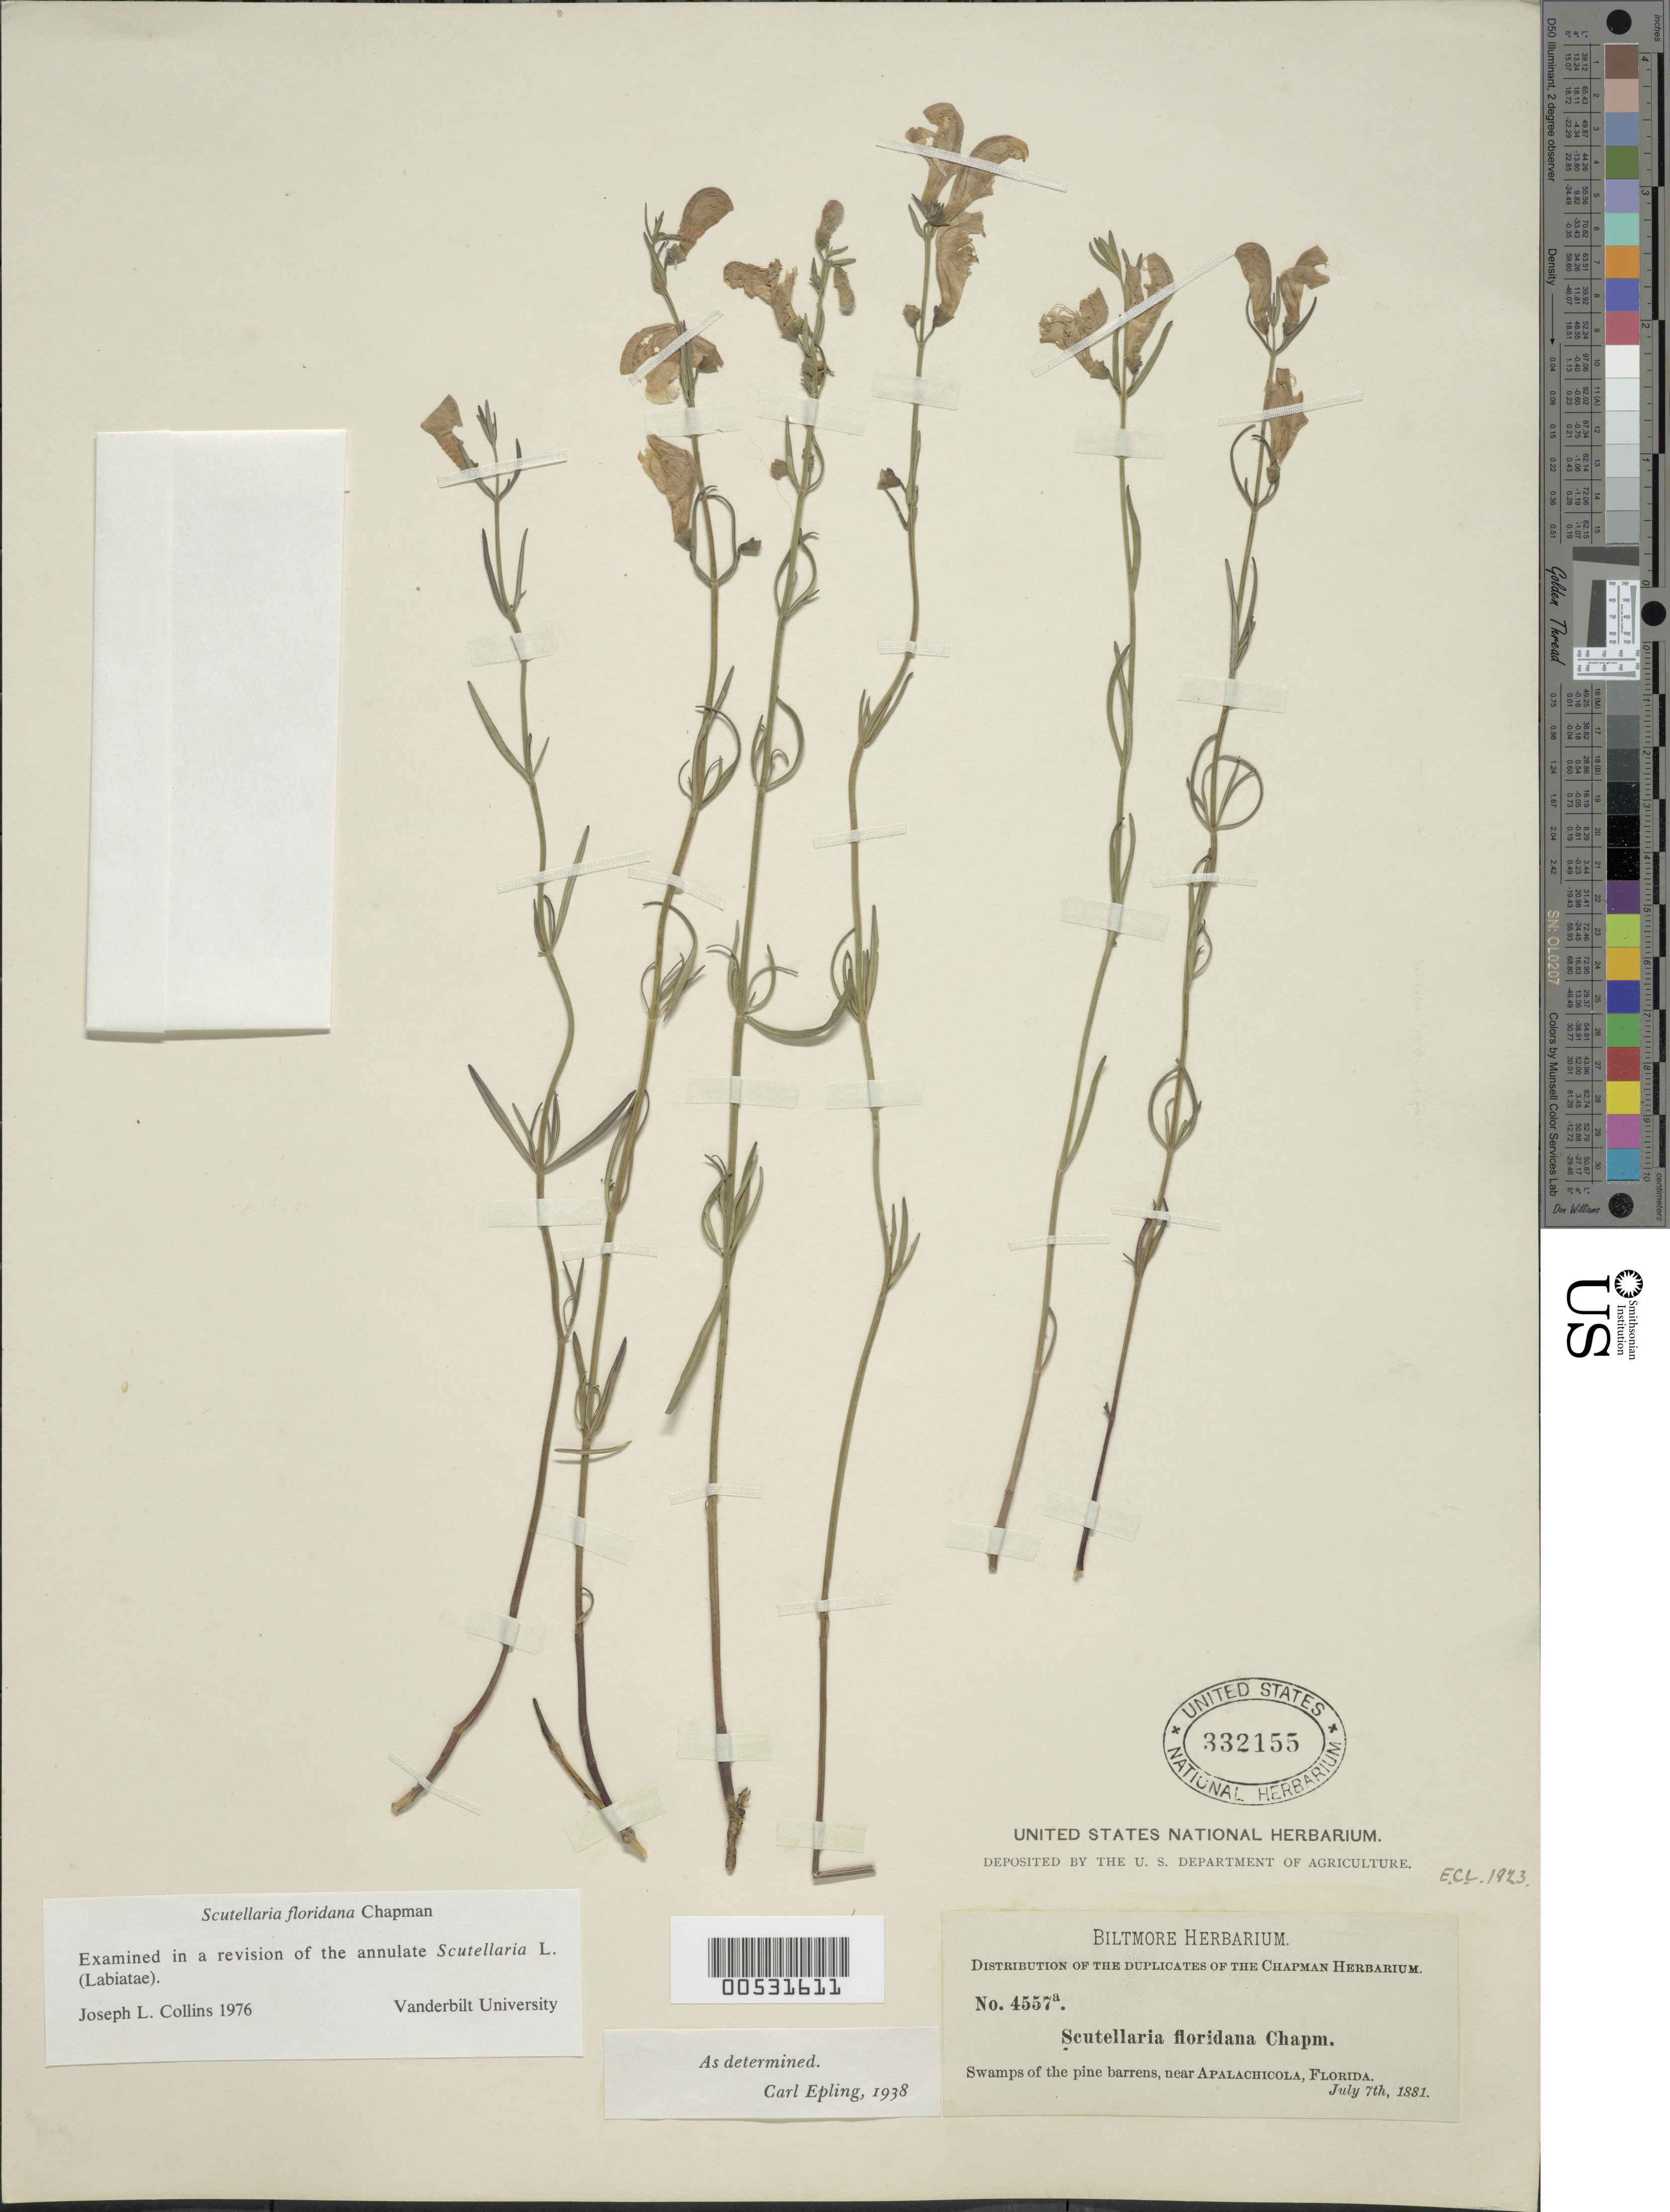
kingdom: Plantae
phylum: Tracheophyta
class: Magnoliopsida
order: Lamiales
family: Lamiaceae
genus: Scutellaria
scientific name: Scutellaria floridana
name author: Chapm.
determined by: Collins, J. L.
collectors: ex herb. Chapman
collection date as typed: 07 Jul 1881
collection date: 1881-07-07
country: United States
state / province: Florida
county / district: Gulf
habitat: Swamps.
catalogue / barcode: US 332155